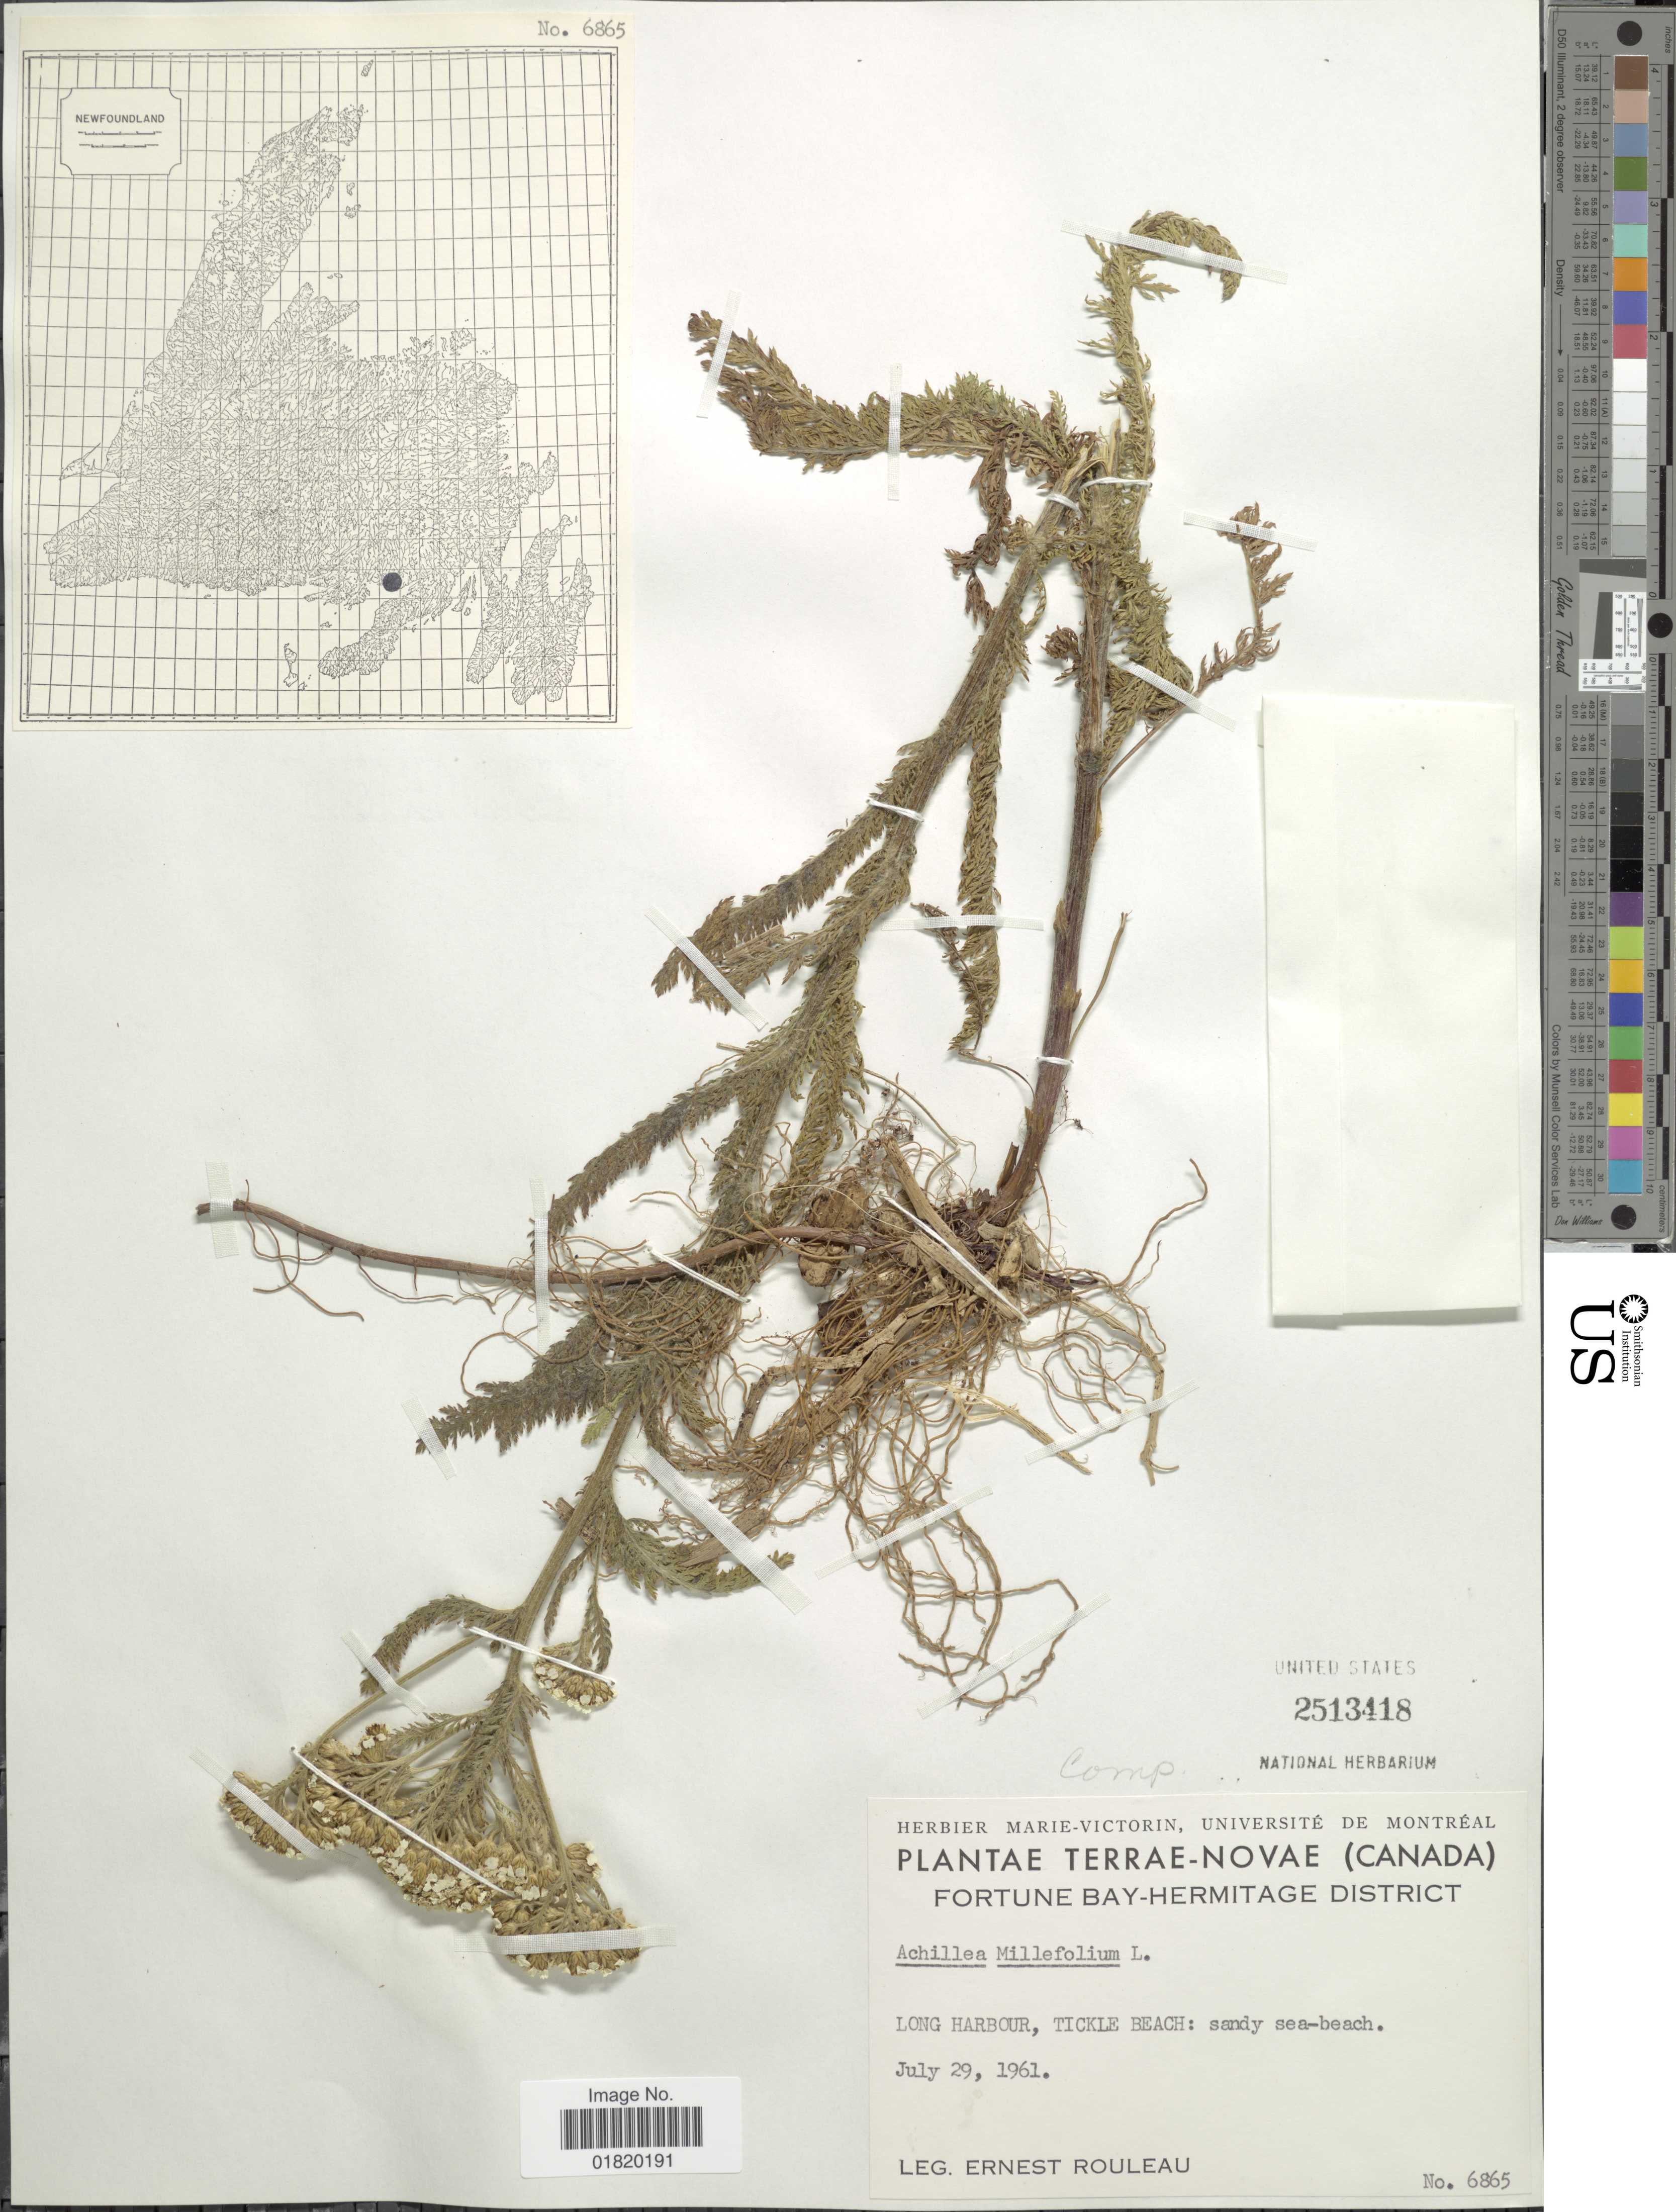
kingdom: Plantae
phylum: Tracheophyta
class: Magnoliopsida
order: Asterales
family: Asteraceae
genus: Achillea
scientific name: Achillea millefolium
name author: L.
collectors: E. Rouleau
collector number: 6865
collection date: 1961-07-29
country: Canada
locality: Terrae-Novae. Fortune Bay-Hermitage District. Long Harbour, Tickle Beach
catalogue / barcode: US 2513418